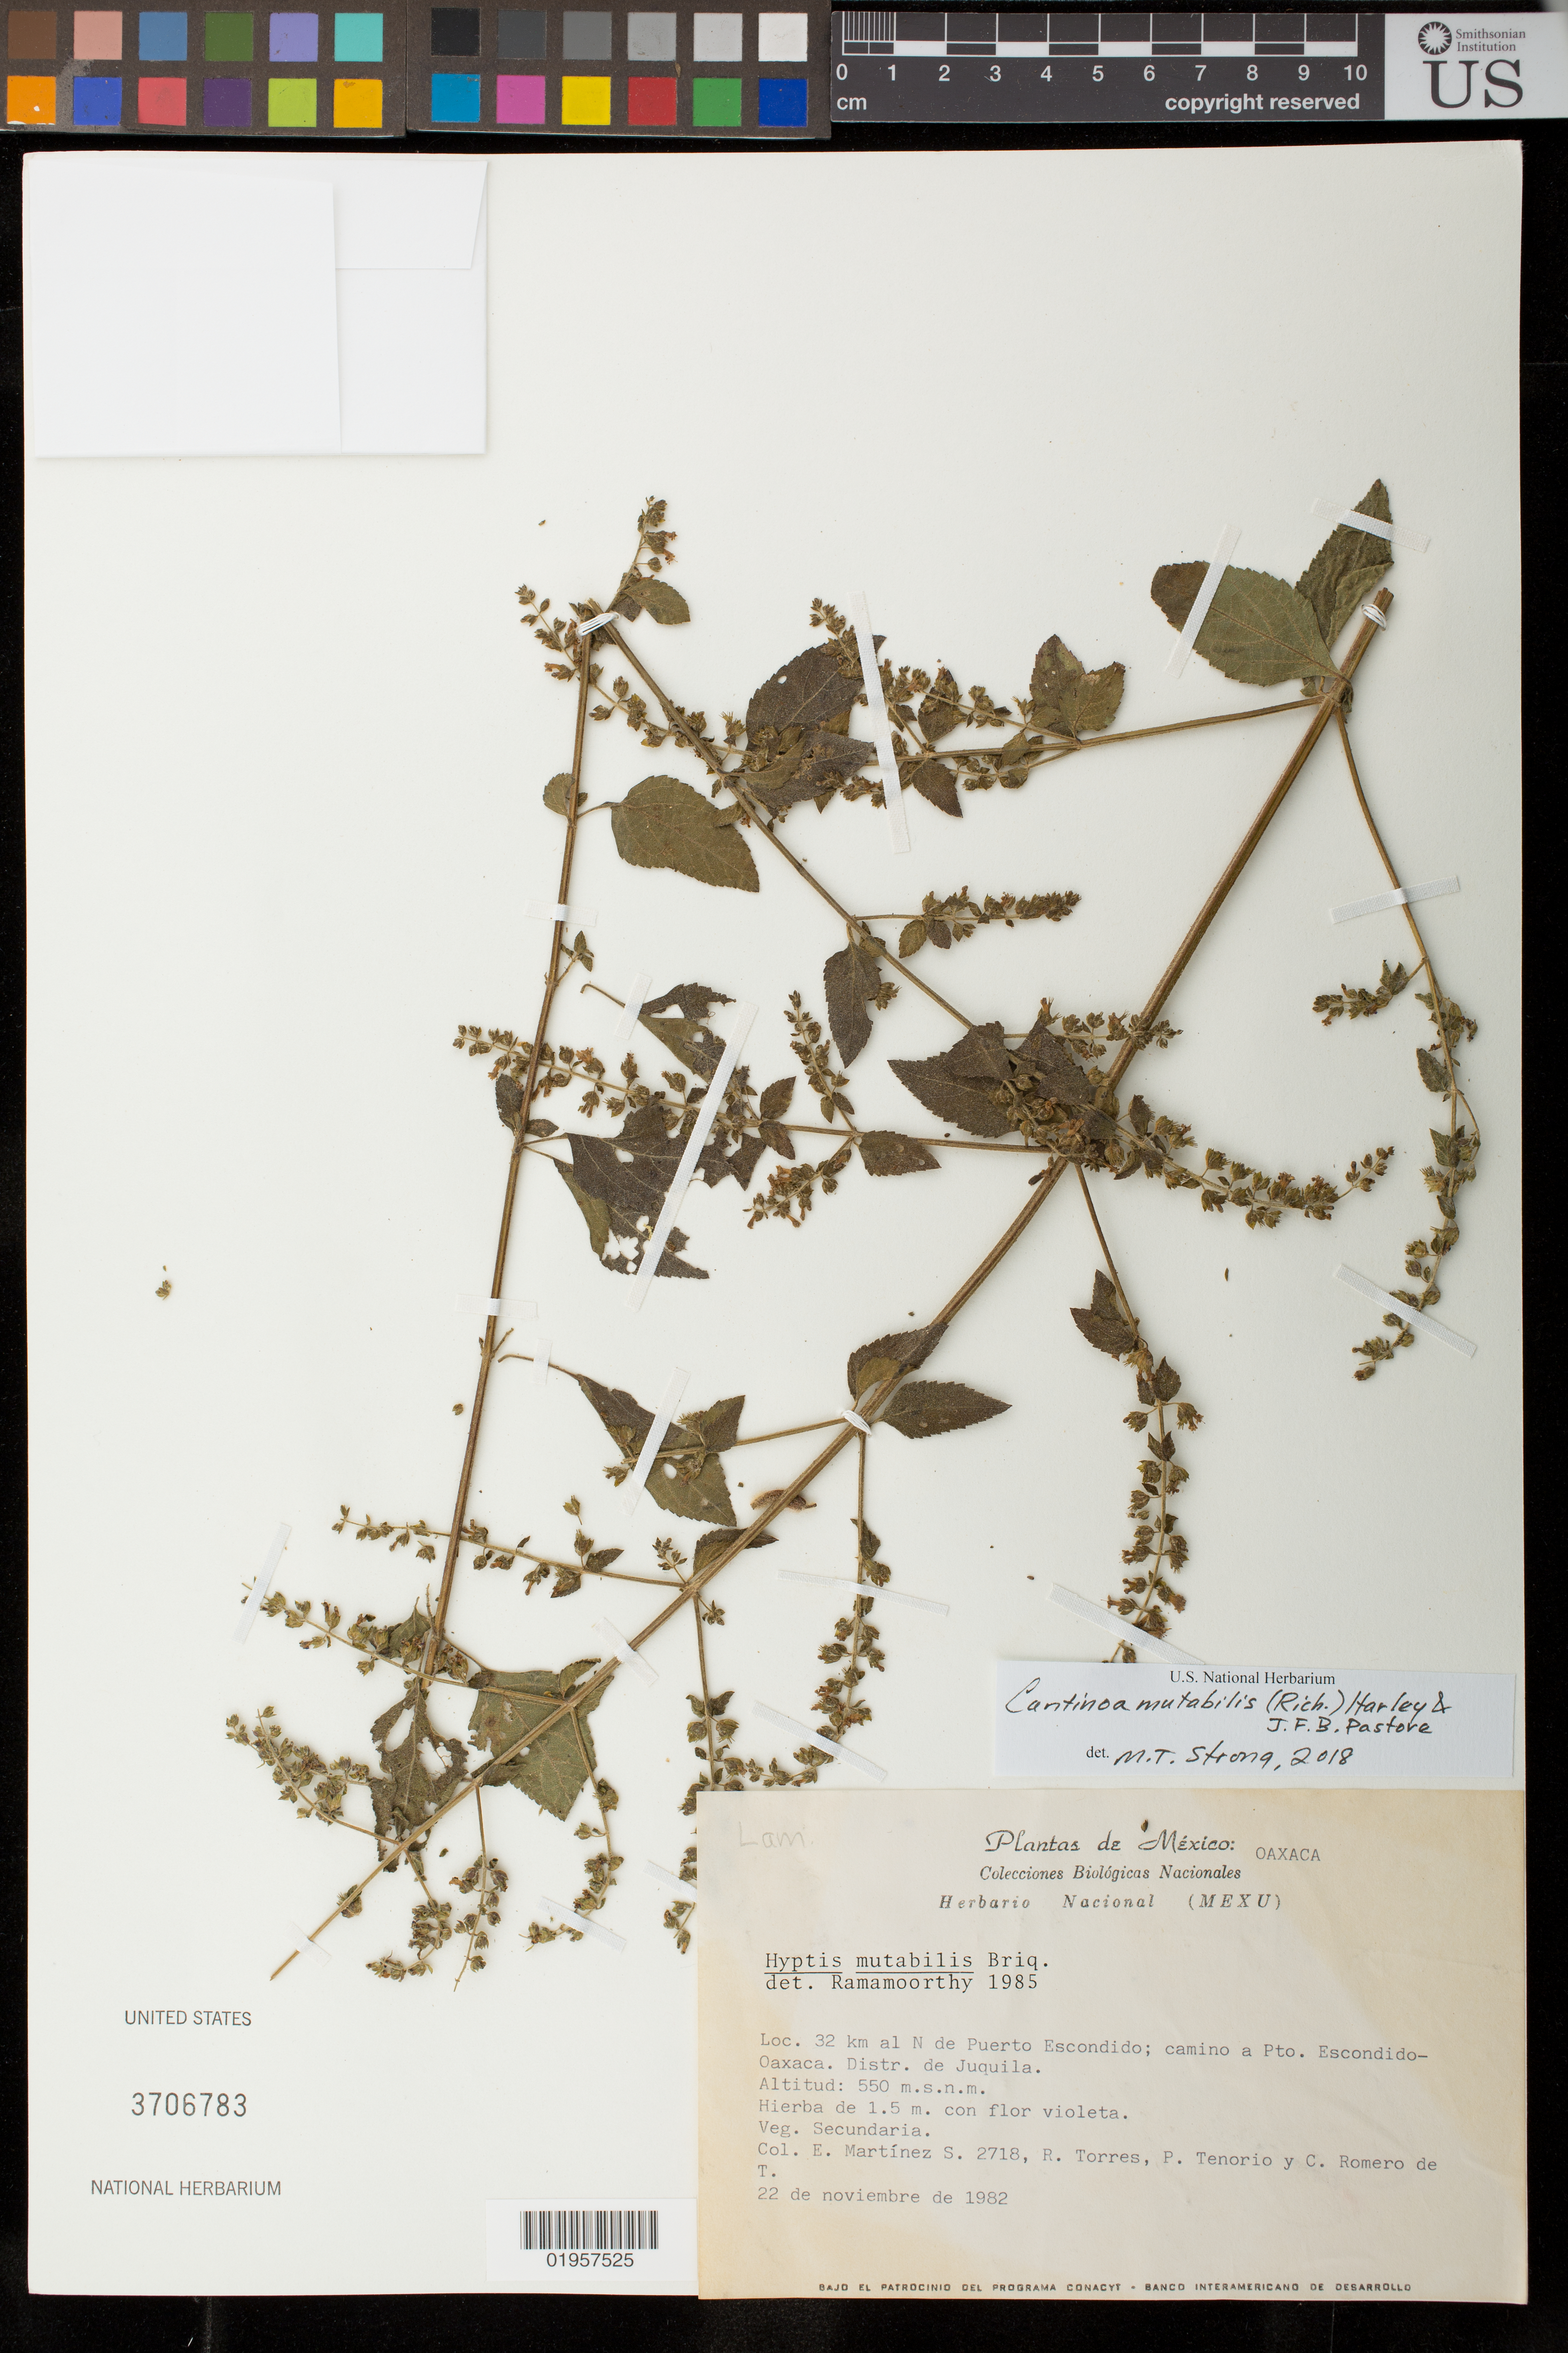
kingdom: Plantae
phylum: Tracheophyta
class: Magnoliopsida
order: Lamiales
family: Lamiaceae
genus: Cantinoa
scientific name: Cantinoa mutabilis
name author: (Rich.) Harley & J.F.B. Pastore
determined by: Strong, M. T., (US), Smithsonian Institution - National Museum of Natural History (UNITED STATES)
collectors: E. Martínez Soto, R. Torres, P. Tenorio Lezama & C. Romero de T.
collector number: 2718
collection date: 1982-11-22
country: Mexico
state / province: Oaxaca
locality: Puerto Escondido, 32 km al N; camino a Pto. Escondido-Oaxaca. Diistr. de Juquila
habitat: Veg. secundaria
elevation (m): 550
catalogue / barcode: US 3706783